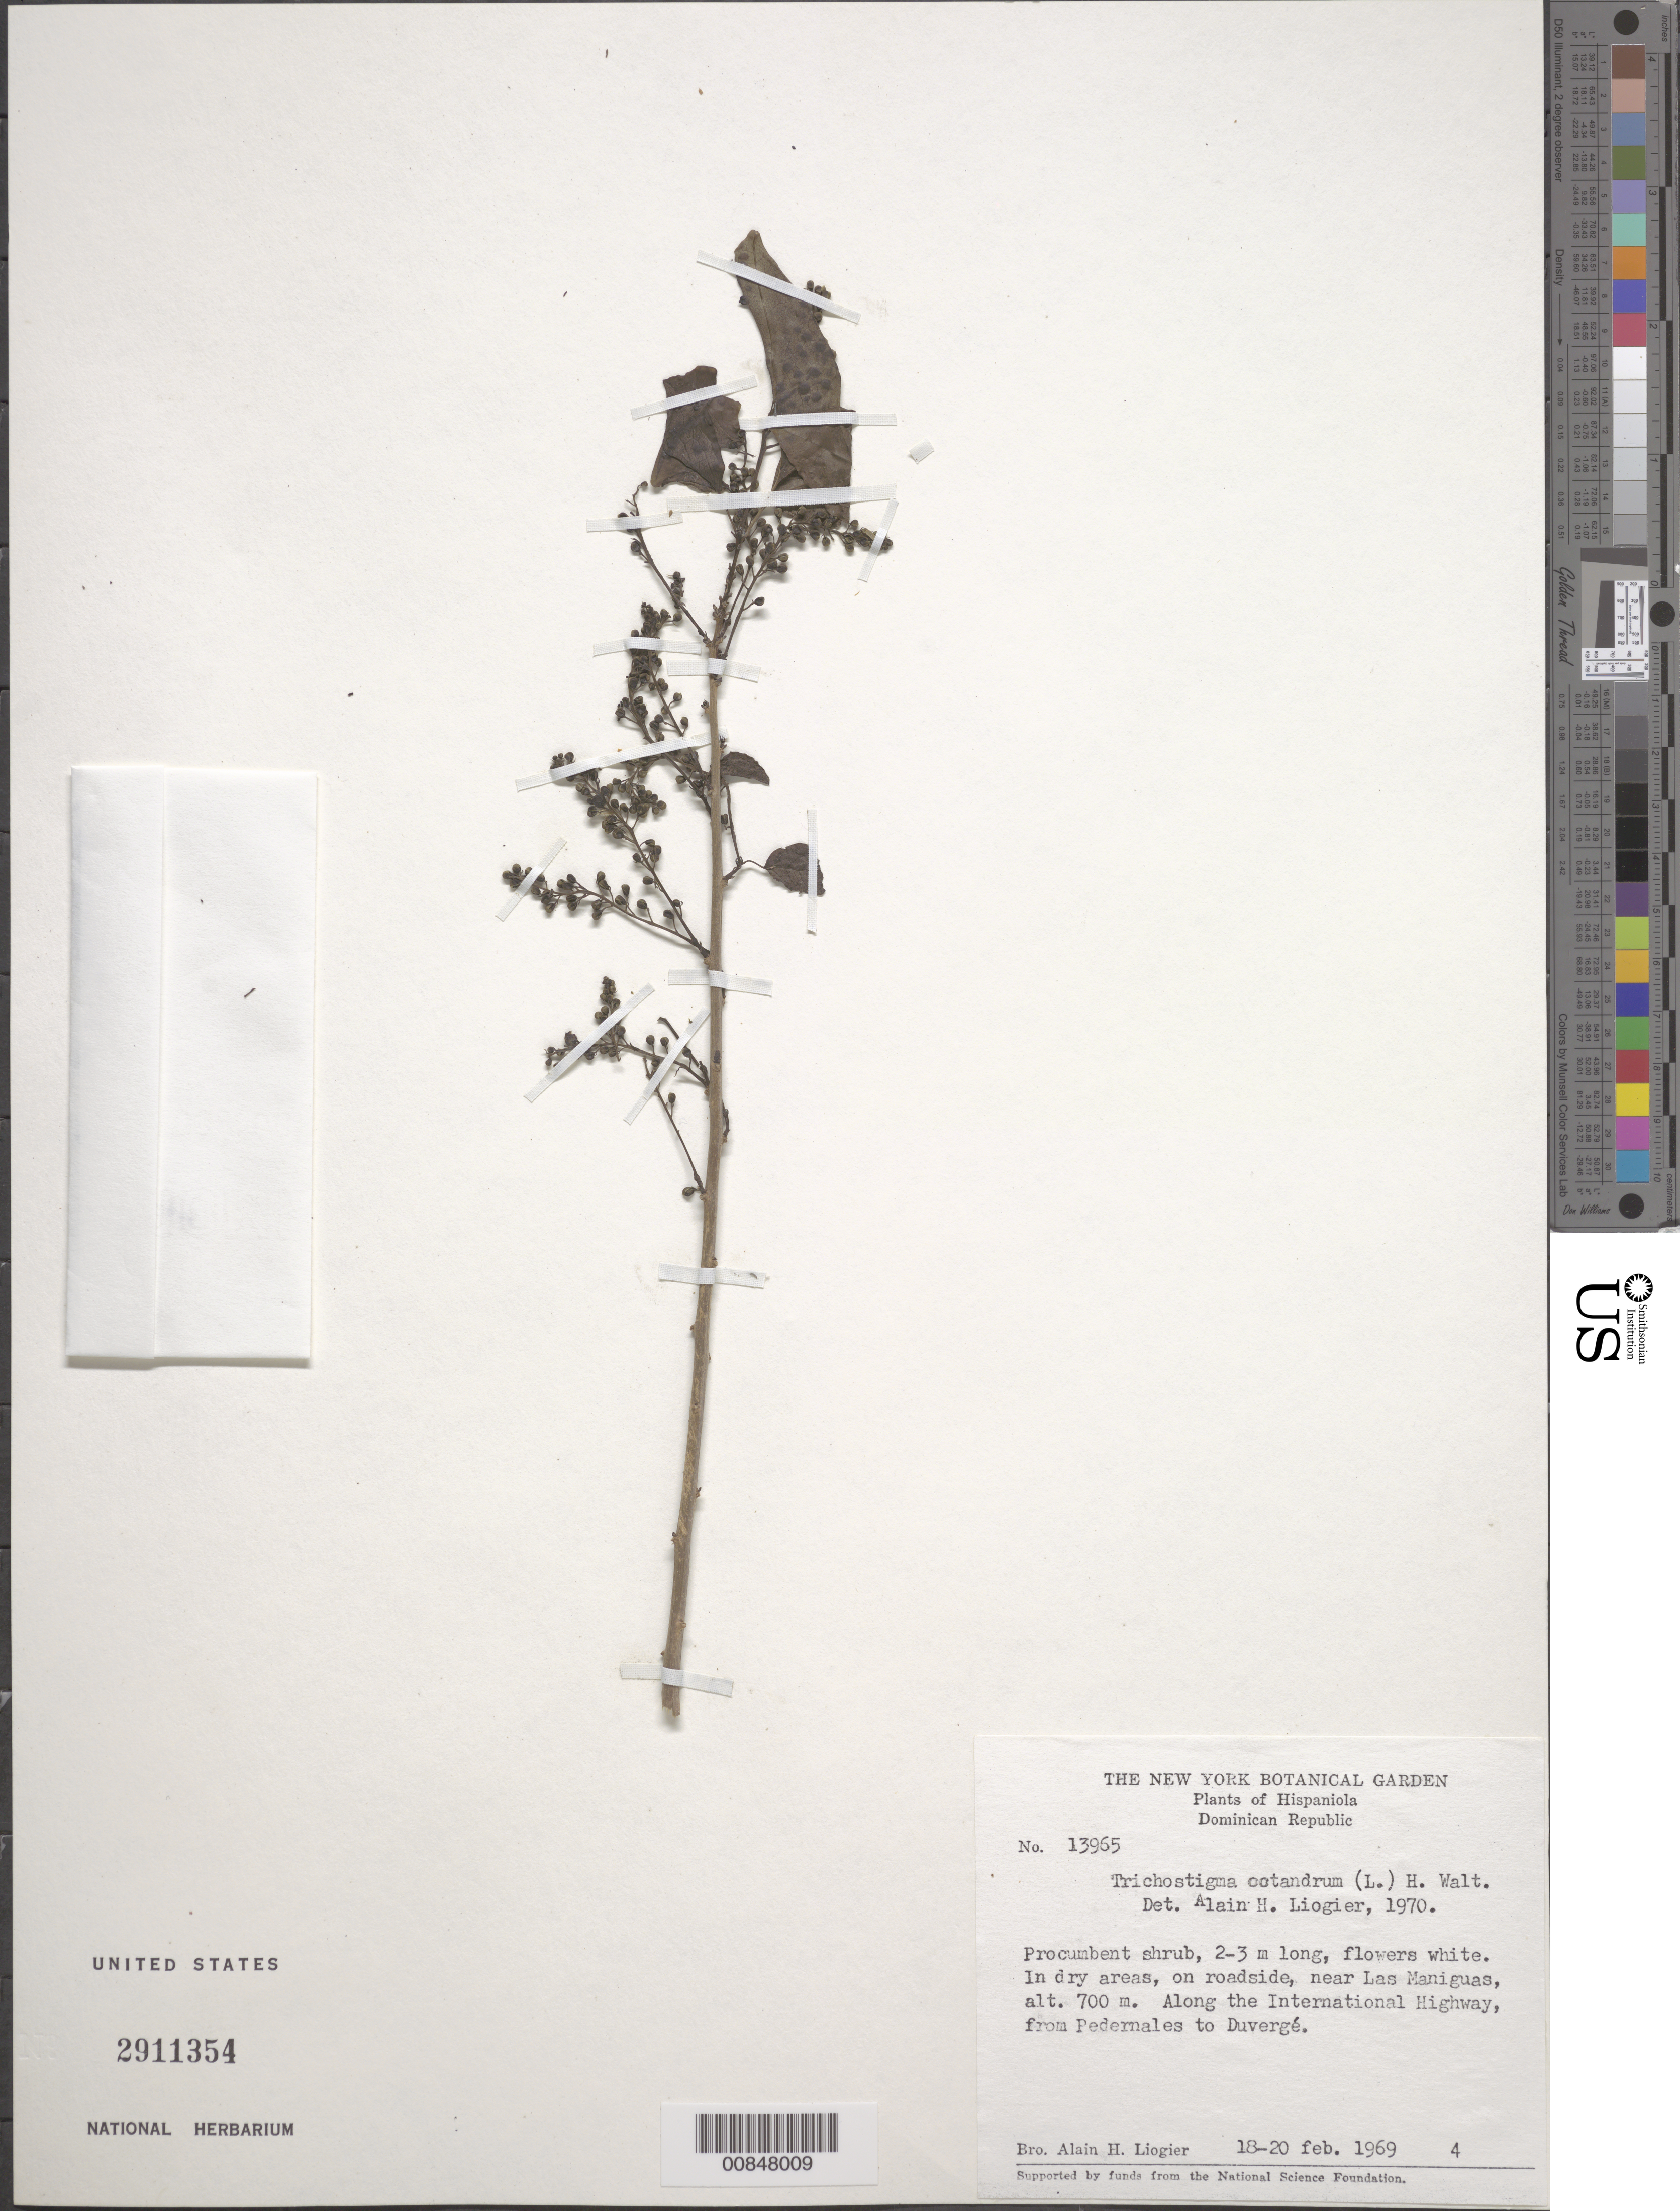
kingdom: Plantae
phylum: Tracheophyta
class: Magnoliopsida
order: Caryophyllales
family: Phytolaccaceae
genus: Trichostigma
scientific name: Trichostigma octandrum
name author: (L.) H. Walter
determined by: Liogier, Alain H.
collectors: A. H. Liogier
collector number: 13965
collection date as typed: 18 Feb 1969 to 20 Feb 1969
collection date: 1969-02-18/1969-02-20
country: Dominican Republic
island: Hispaniola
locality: Near Las Maniguas. Along the International Highway, from Pedernales to Duvergé.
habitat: In dry areas, on roadside.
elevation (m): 700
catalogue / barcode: US 2911354